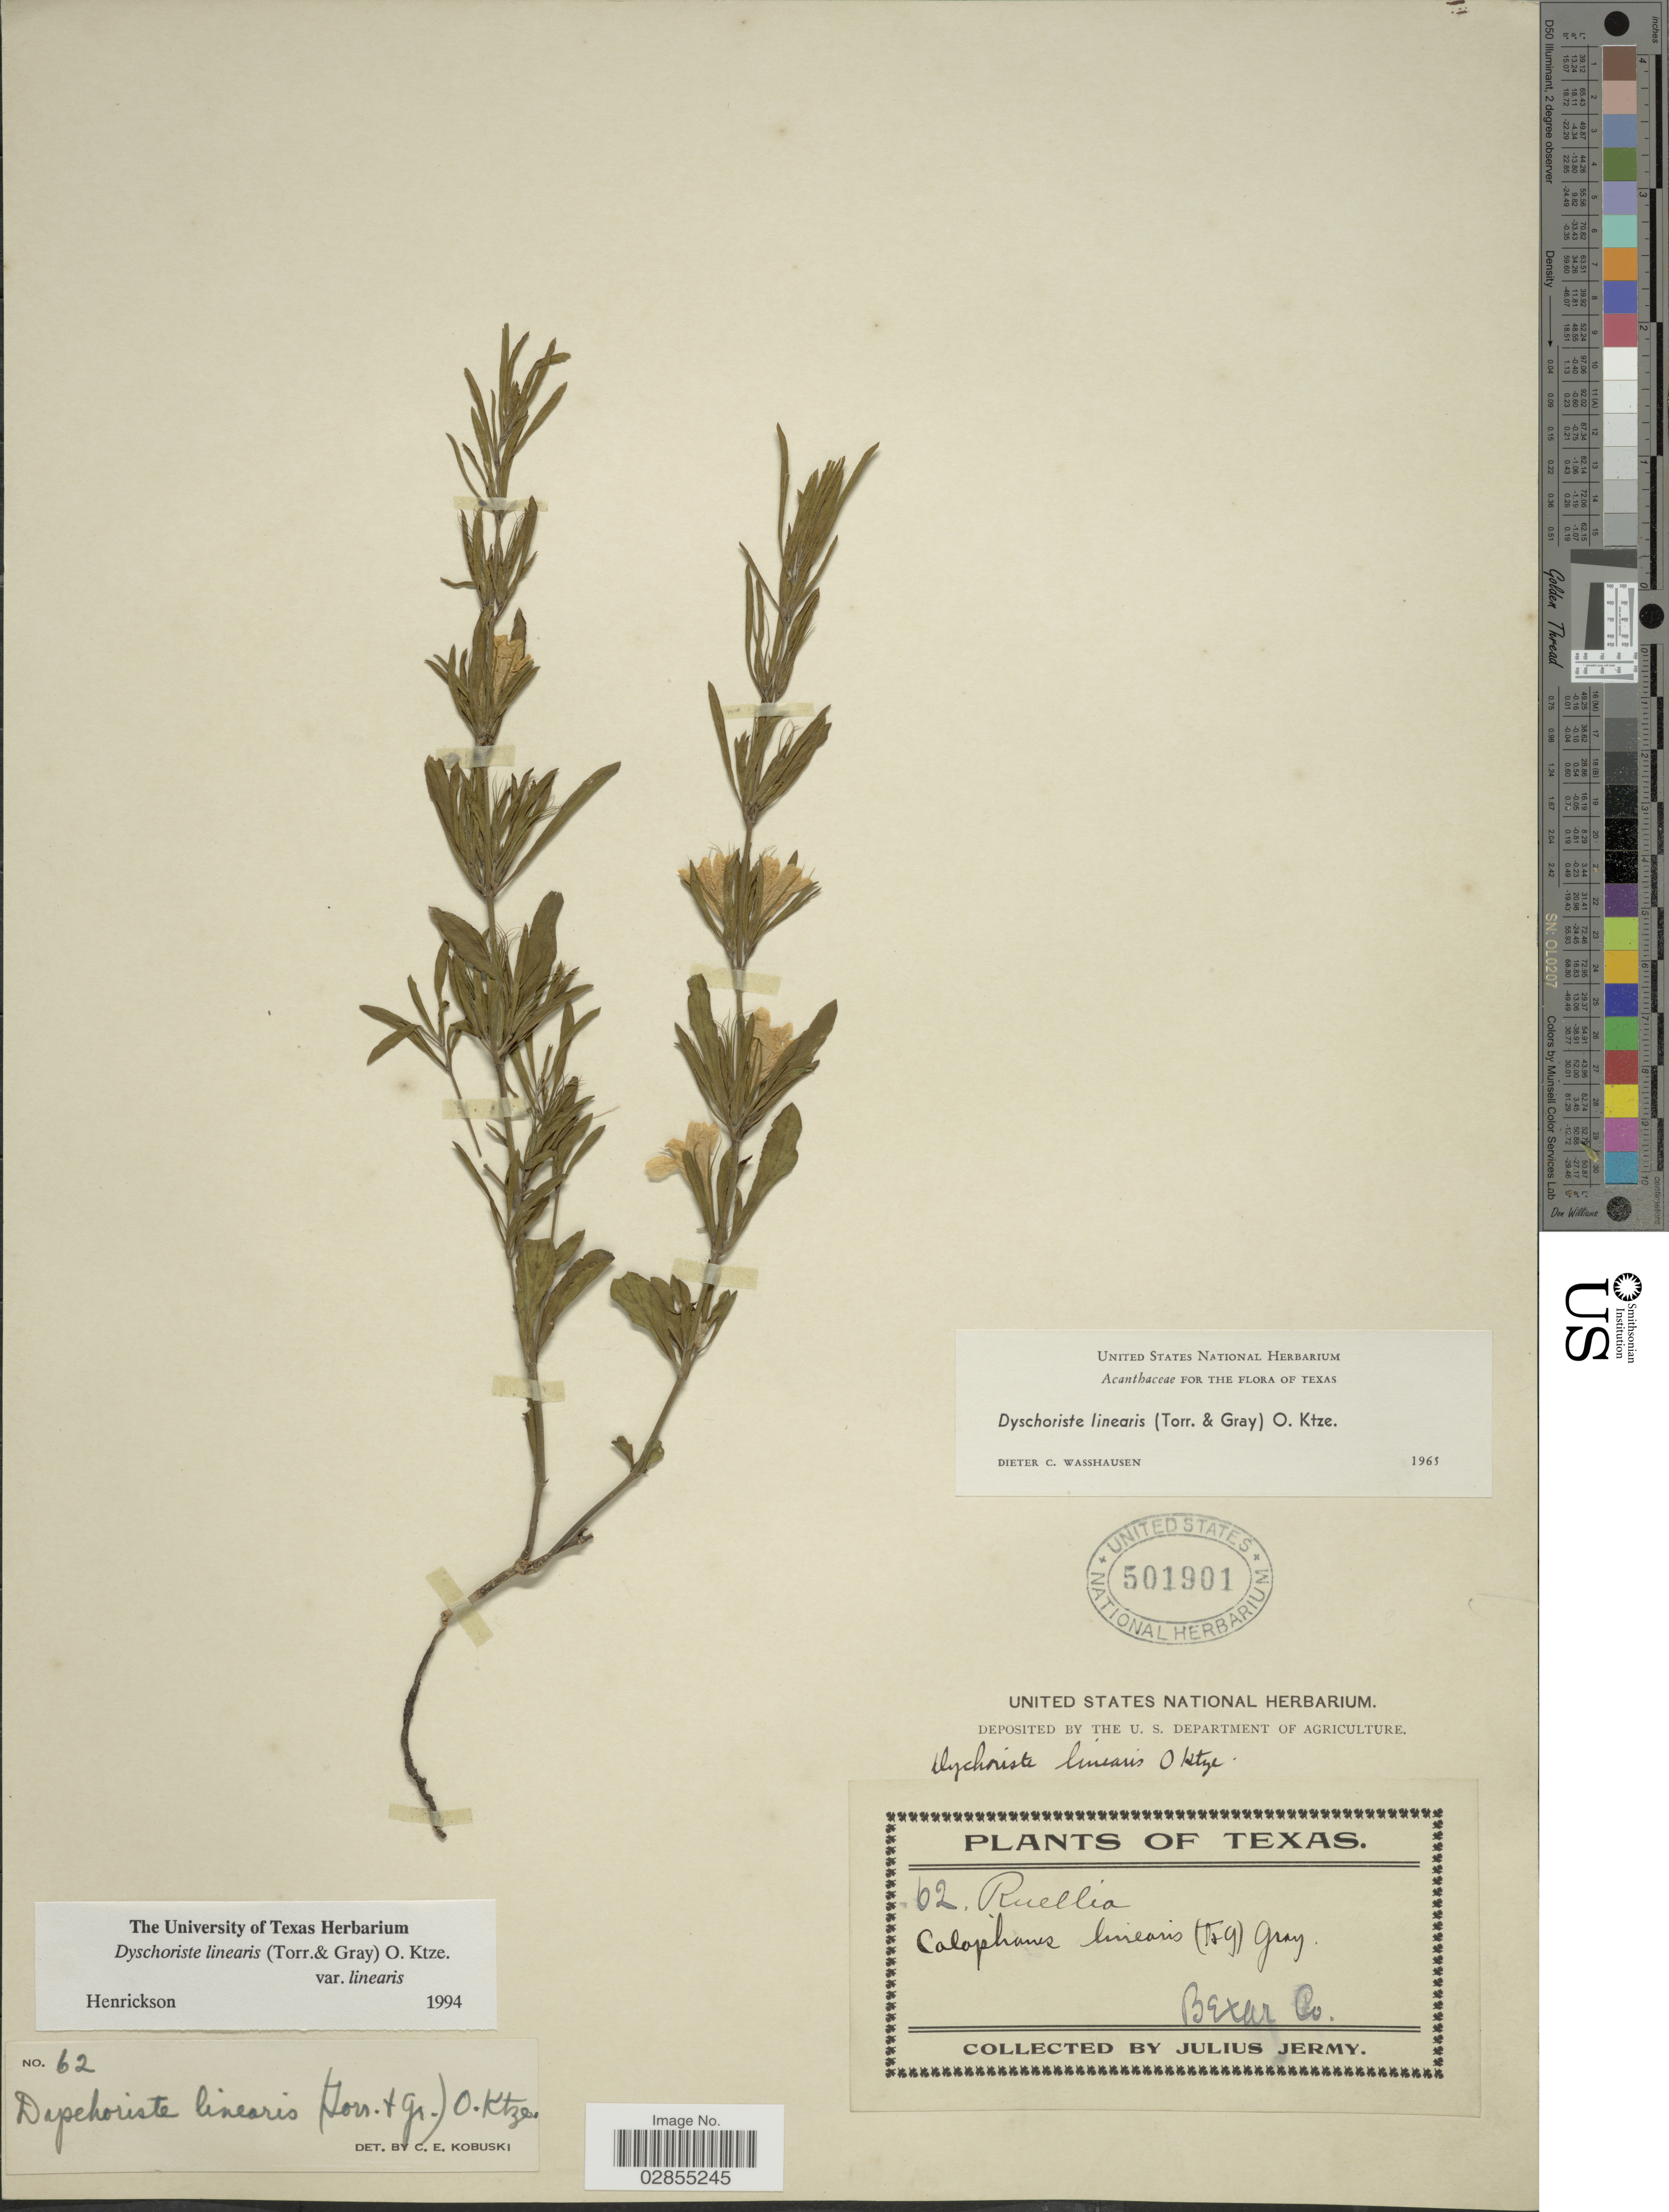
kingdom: Plantae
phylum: Tracheophyta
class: Magnoliopsida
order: Lamiales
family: Acanthaceae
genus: Dyschoriste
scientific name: Dyschoriste linearis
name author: (Torr. & A. Gray) Kuntze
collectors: J. Jermy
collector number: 62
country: United States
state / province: Texas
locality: Bexar Co.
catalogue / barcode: US 501901